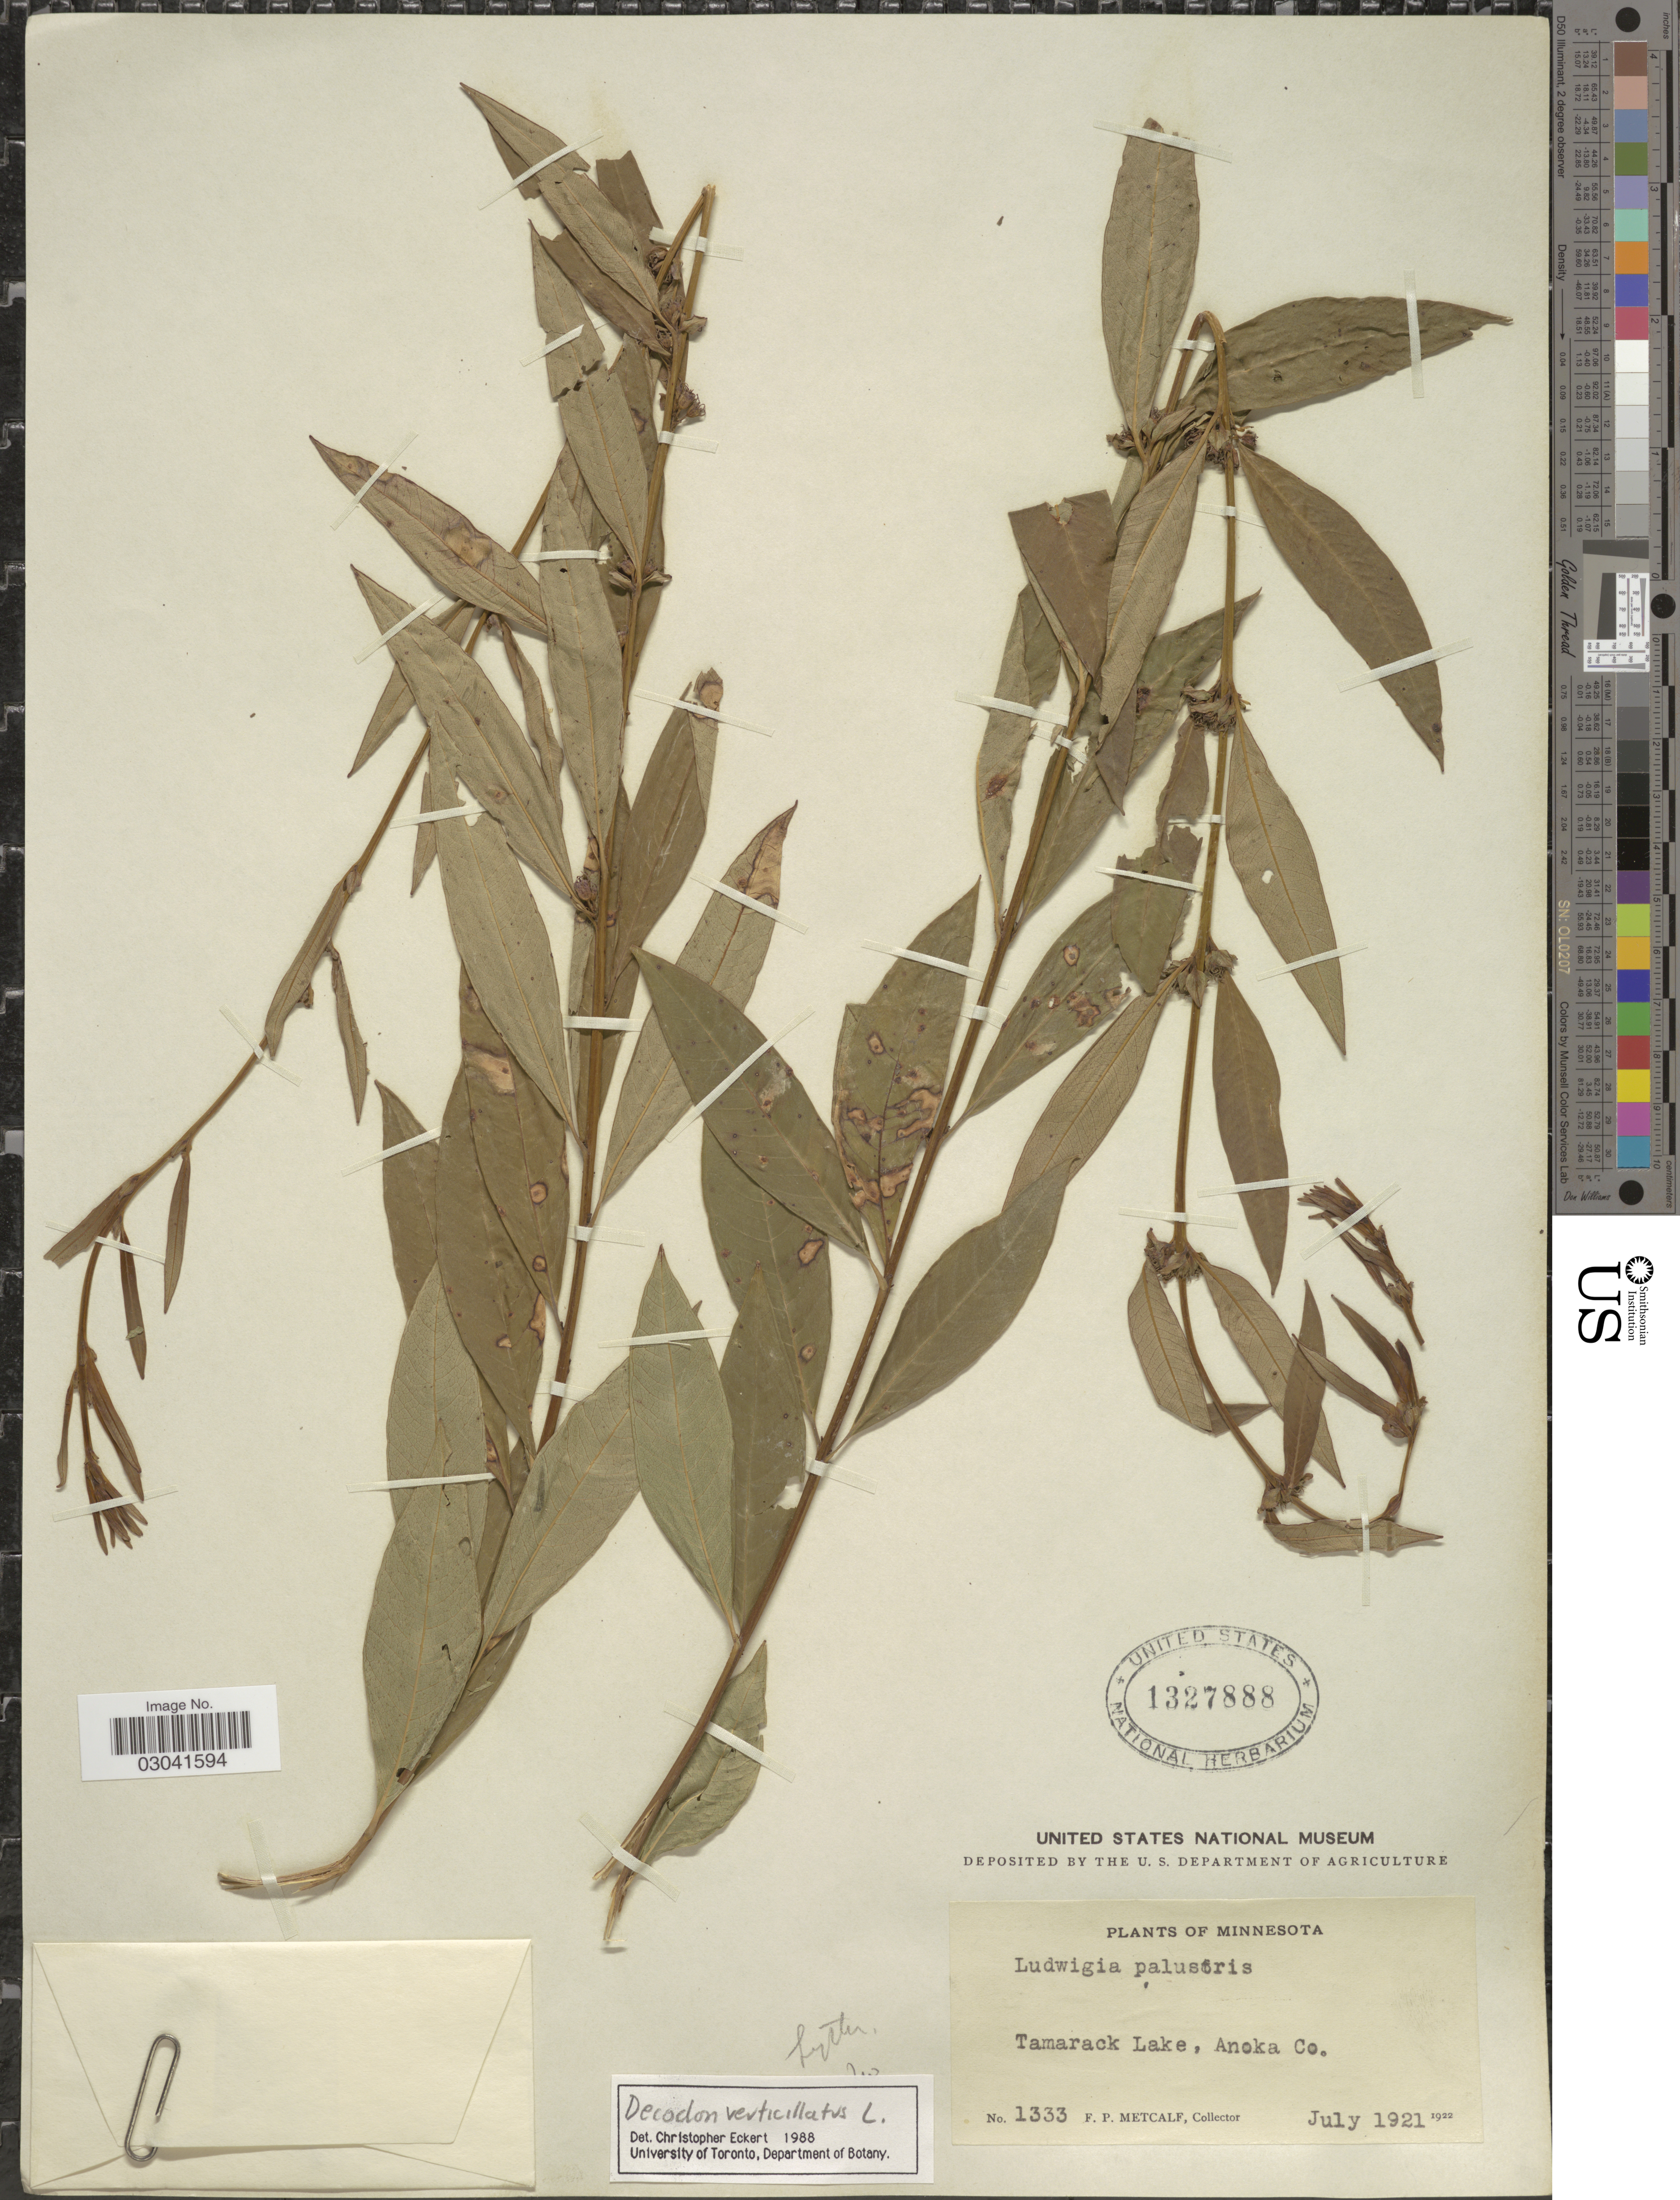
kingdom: Plantae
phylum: Tracheophyta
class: Magnoliopsida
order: Myrtales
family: Lythraceae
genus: Decodon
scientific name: Decodon verticillatus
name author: (L.) Elliott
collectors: F. Metcalf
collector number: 1333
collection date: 1921-07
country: United States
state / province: Minnesota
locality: Tamarack Lake, Anoka Co.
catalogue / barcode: US 1327888